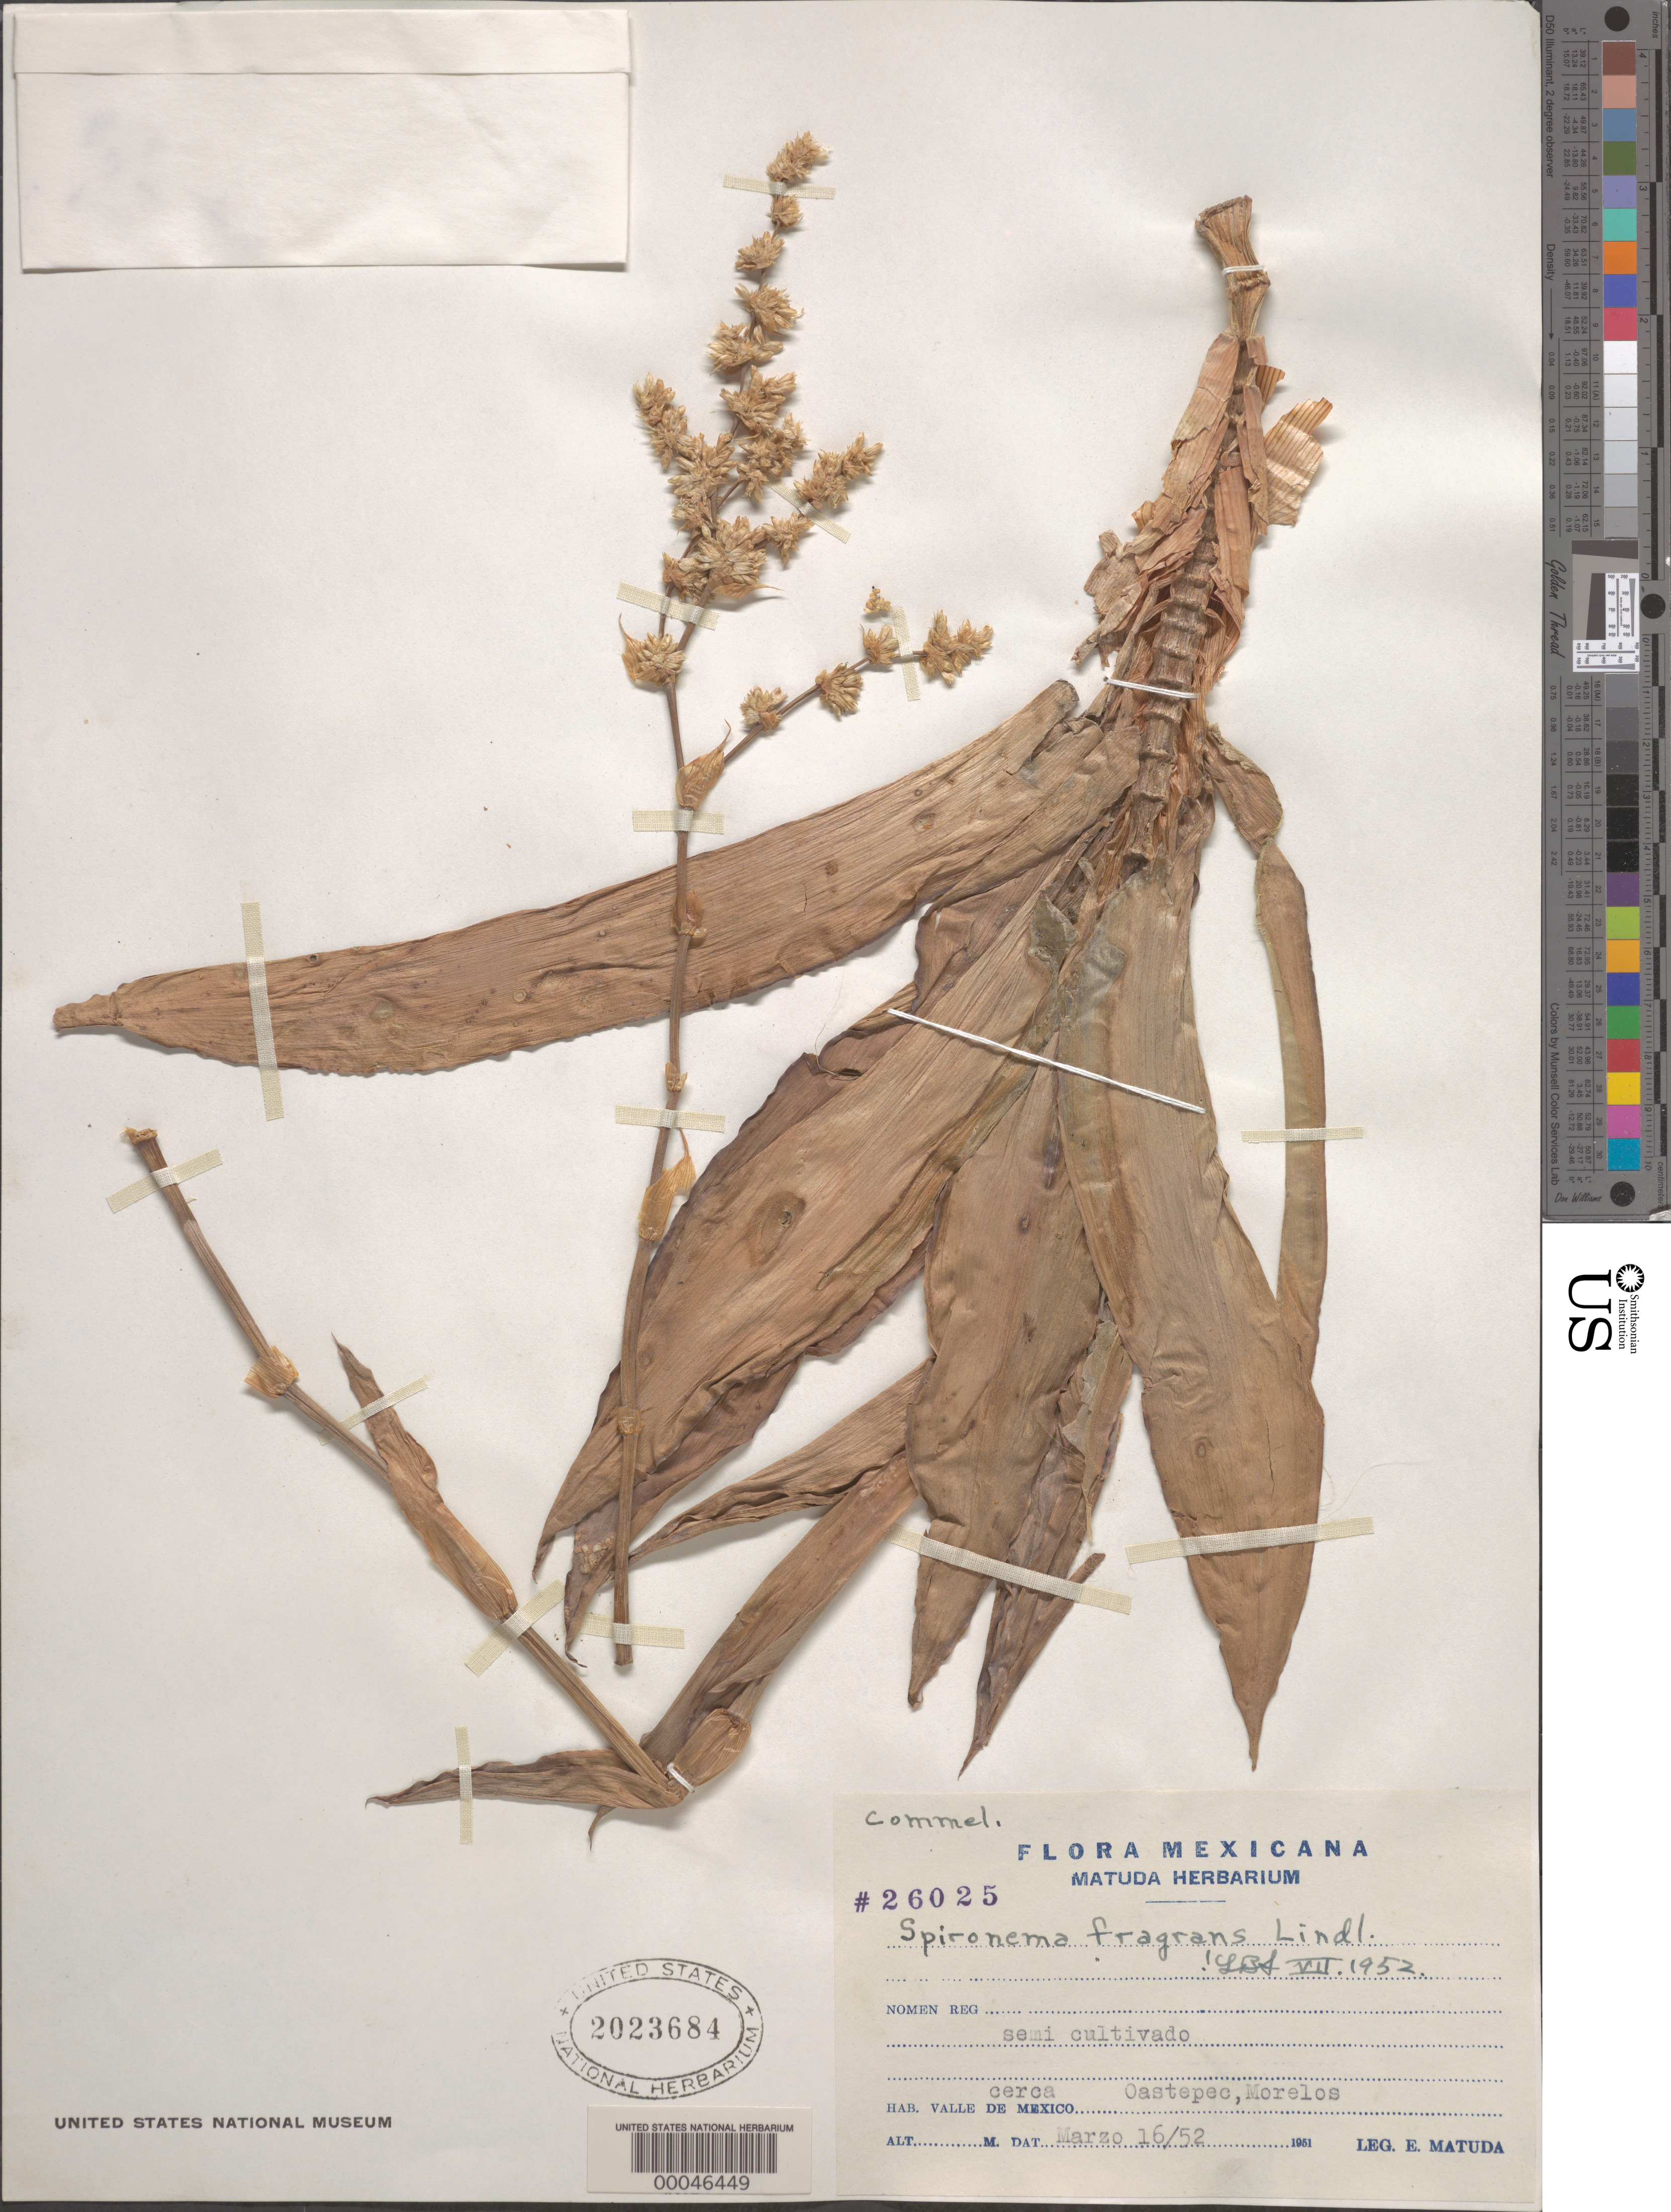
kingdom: Plantae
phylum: Tracheophyta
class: Liliopsida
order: Commelinales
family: Commelinaceae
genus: Callisia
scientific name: Callisia fragrans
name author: (Lindl.) Woodson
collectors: E. Matuda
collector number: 26025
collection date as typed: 16 Mar 1952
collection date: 1952-03-16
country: Mexico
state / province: Morelos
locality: Near oastepec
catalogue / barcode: US 2023684